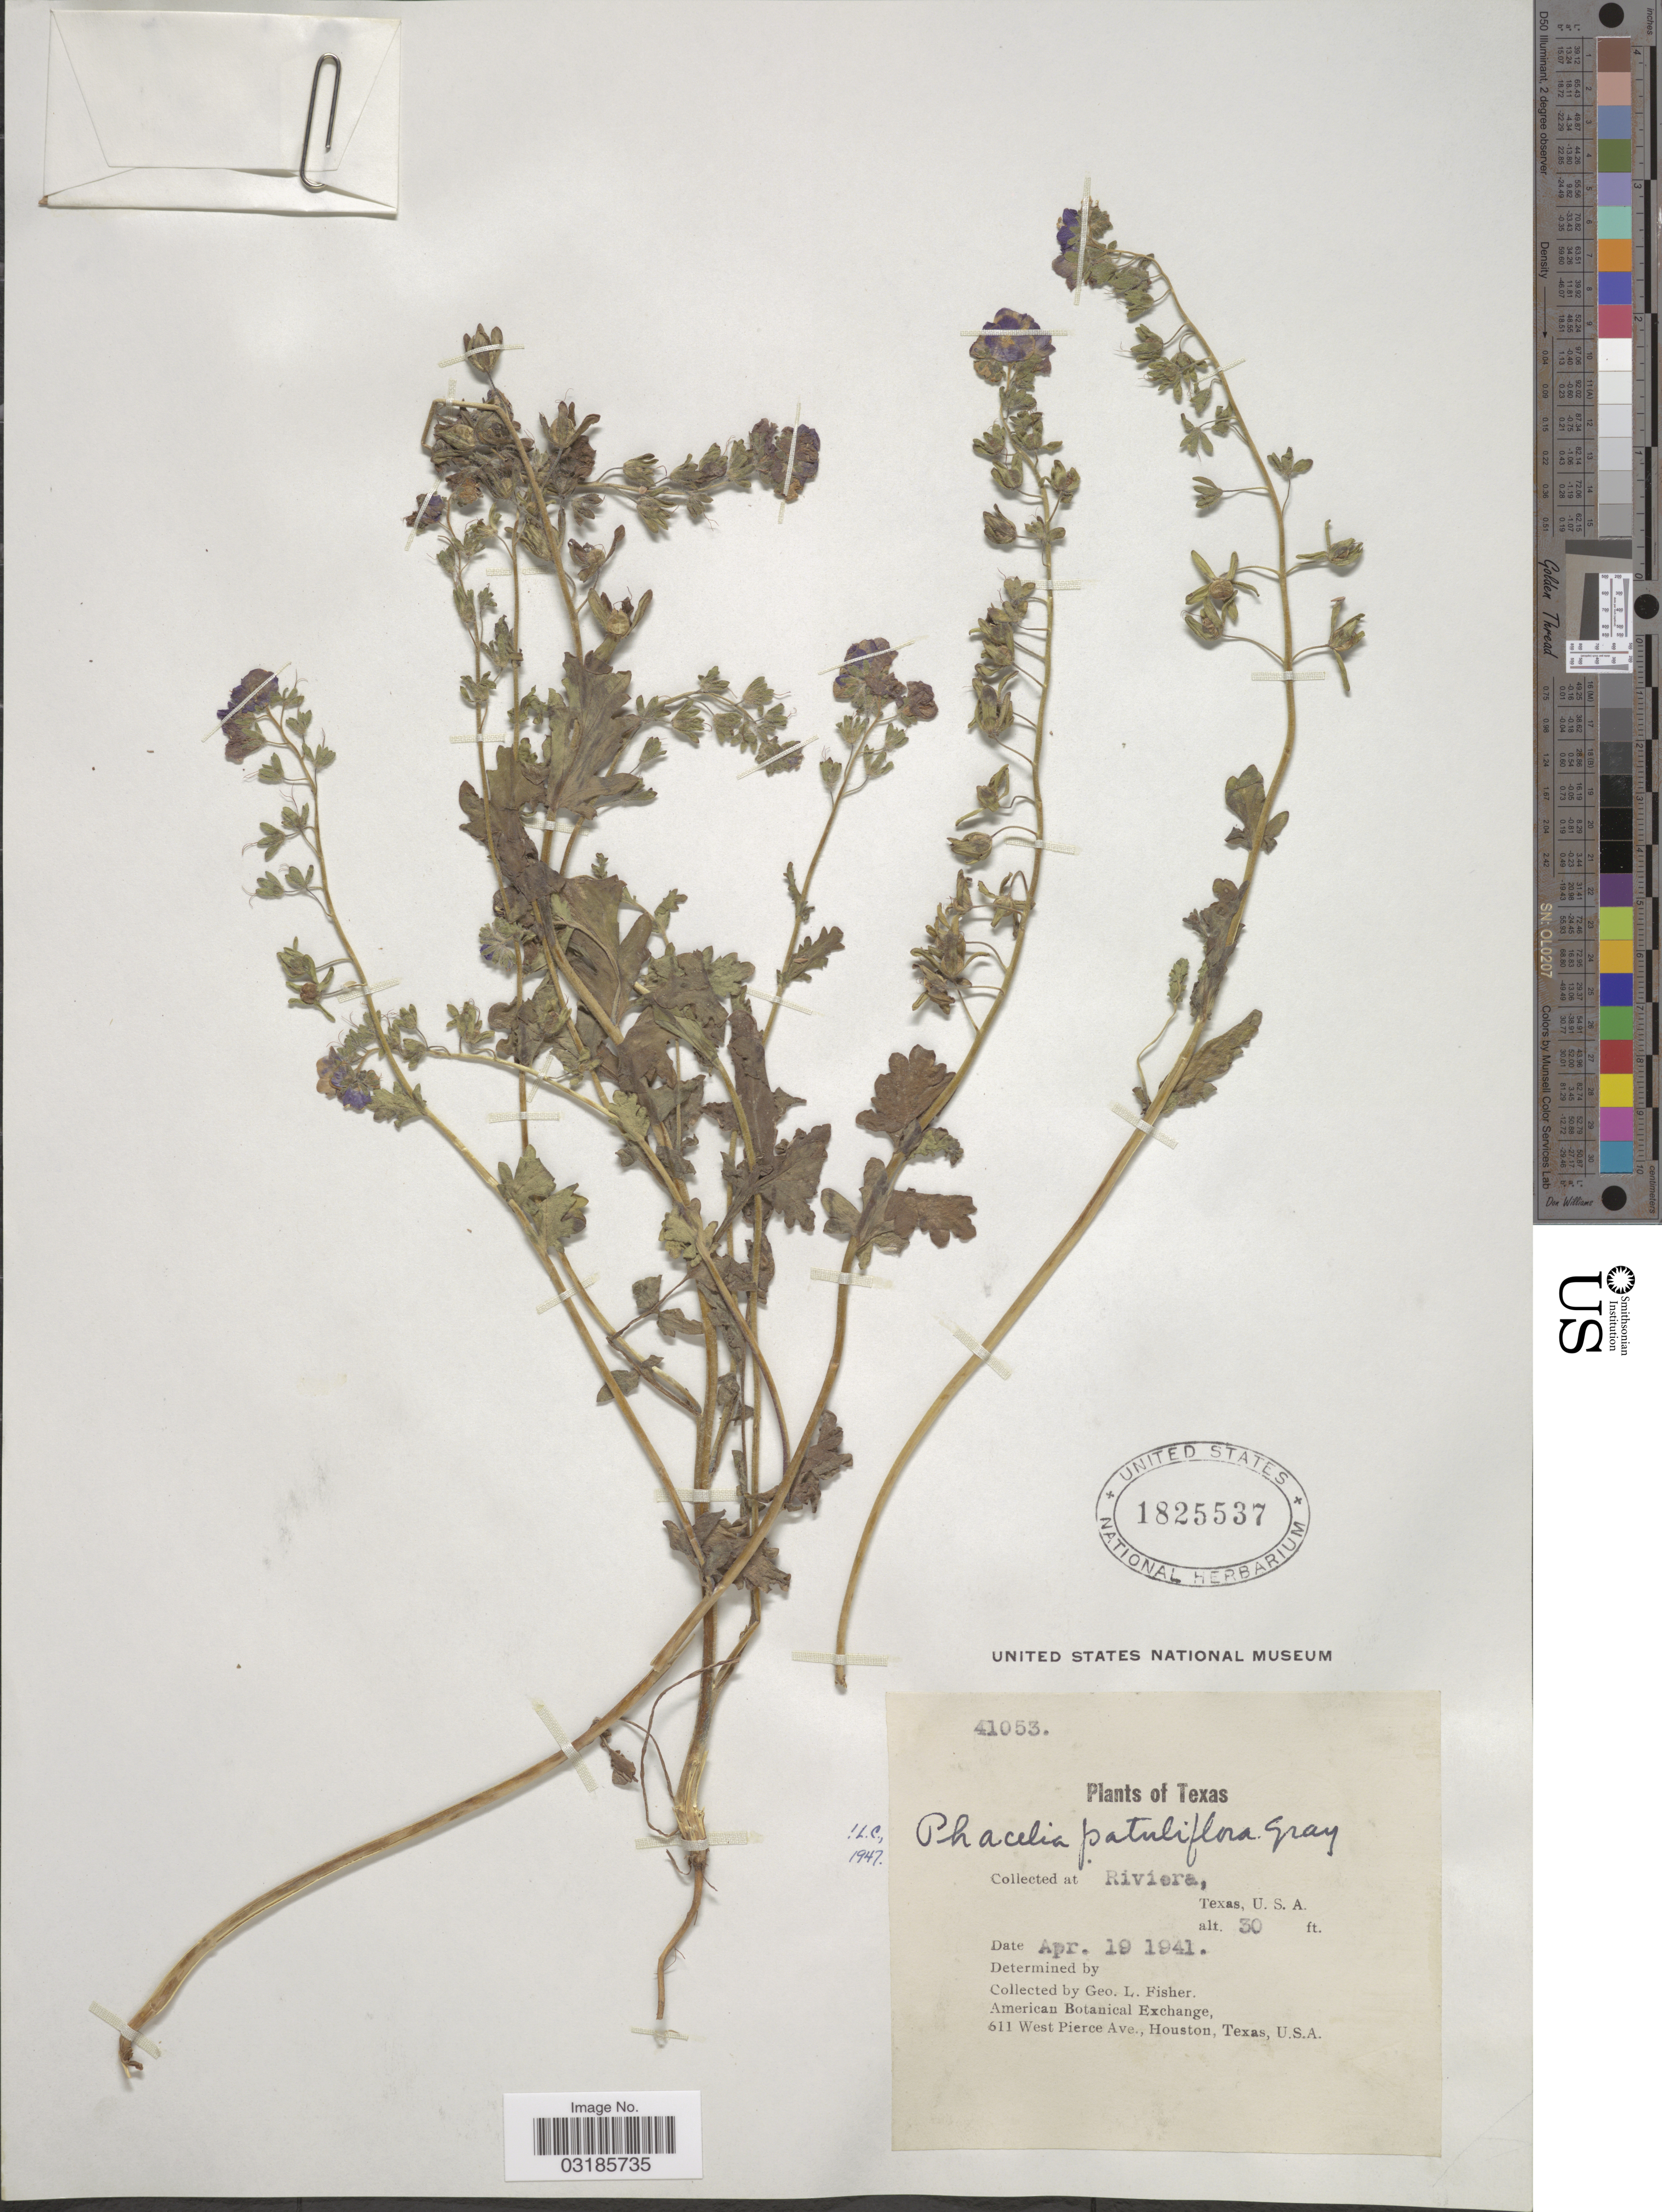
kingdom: Plantae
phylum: Tracheophyta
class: Magnoliopsida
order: Boraginales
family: Hydrophyllaceae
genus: Phacelia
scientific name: Phacelia patuliflora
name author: (Engelm. & A. Gray) A. Gray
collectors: G. L. Fisher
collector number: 41053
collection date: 1941-04-19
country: United States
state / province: Texas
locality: Riviera.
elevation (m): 9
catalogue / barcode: US 1825537